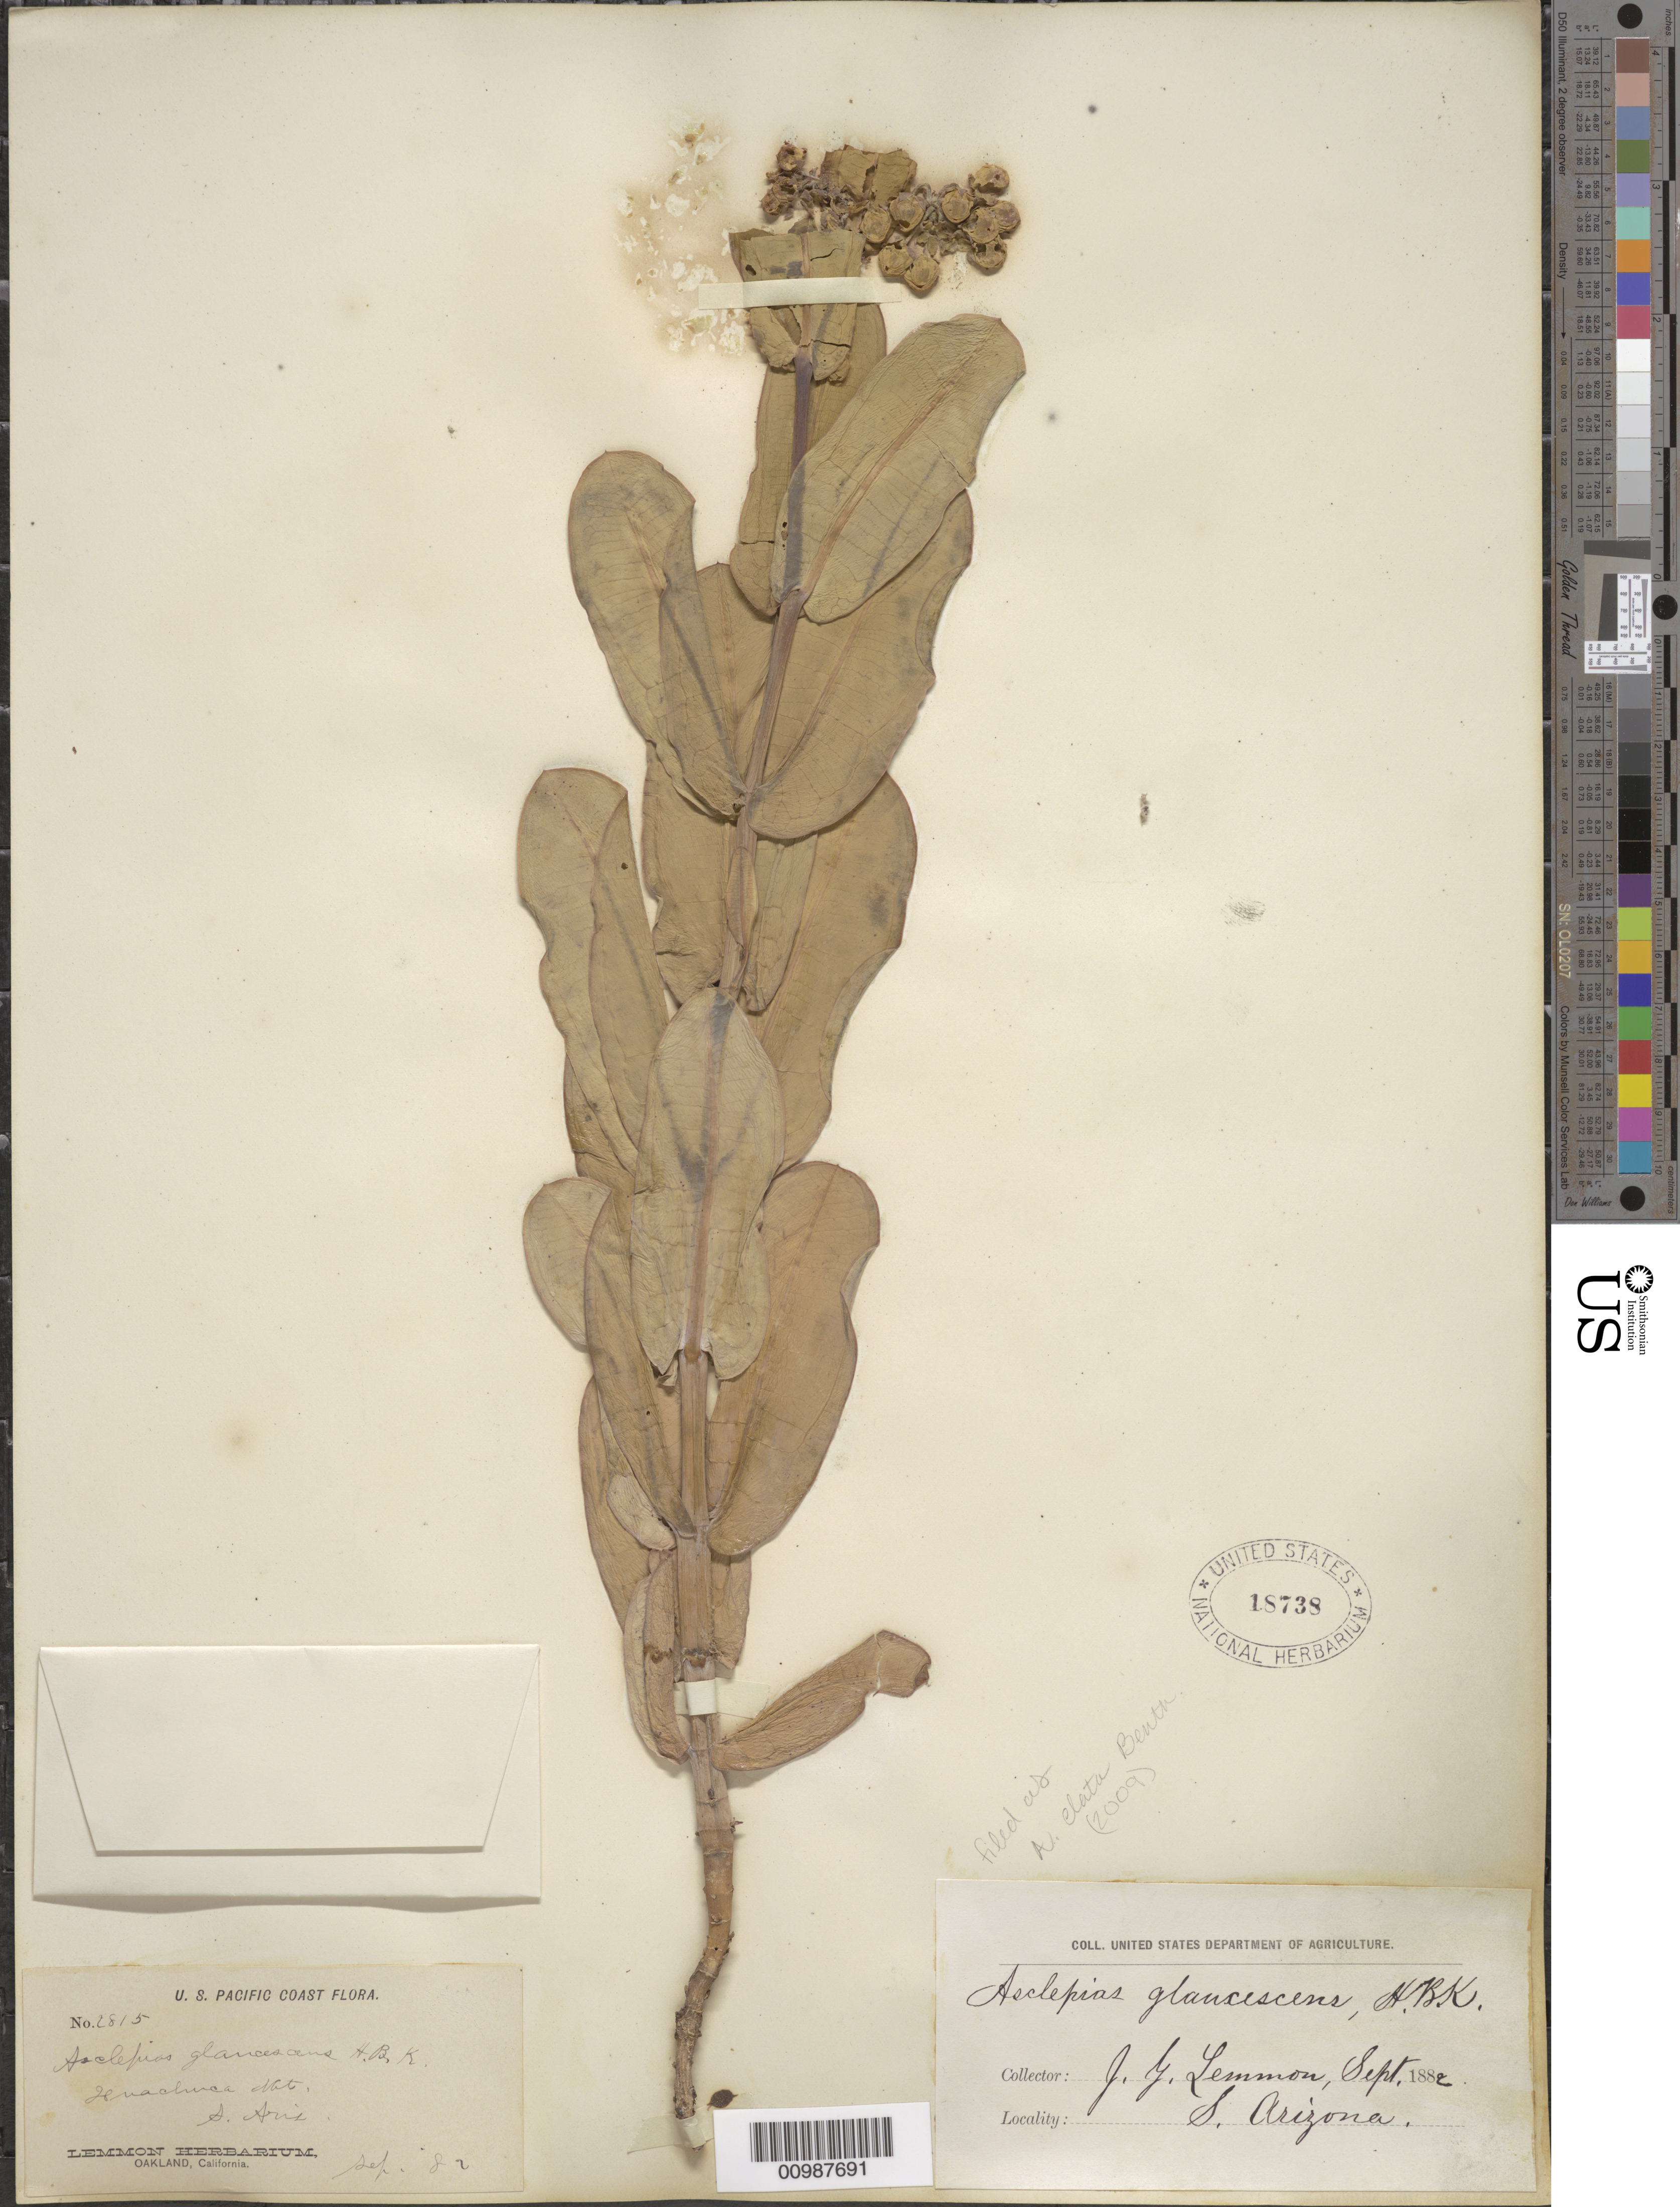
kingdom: Plantae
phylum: Tracheophyta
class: Magnoliopsida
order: Gentianales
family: Apocynaceae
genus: Asclepias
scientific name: Asclepias elata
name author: Benth.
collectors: J. G. Lemmon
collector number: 2815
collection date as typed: Sep 1882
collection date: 1882-09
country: United States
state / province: Arizona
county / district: Cochise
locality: Huachuca Mountains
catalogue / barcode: US 18738